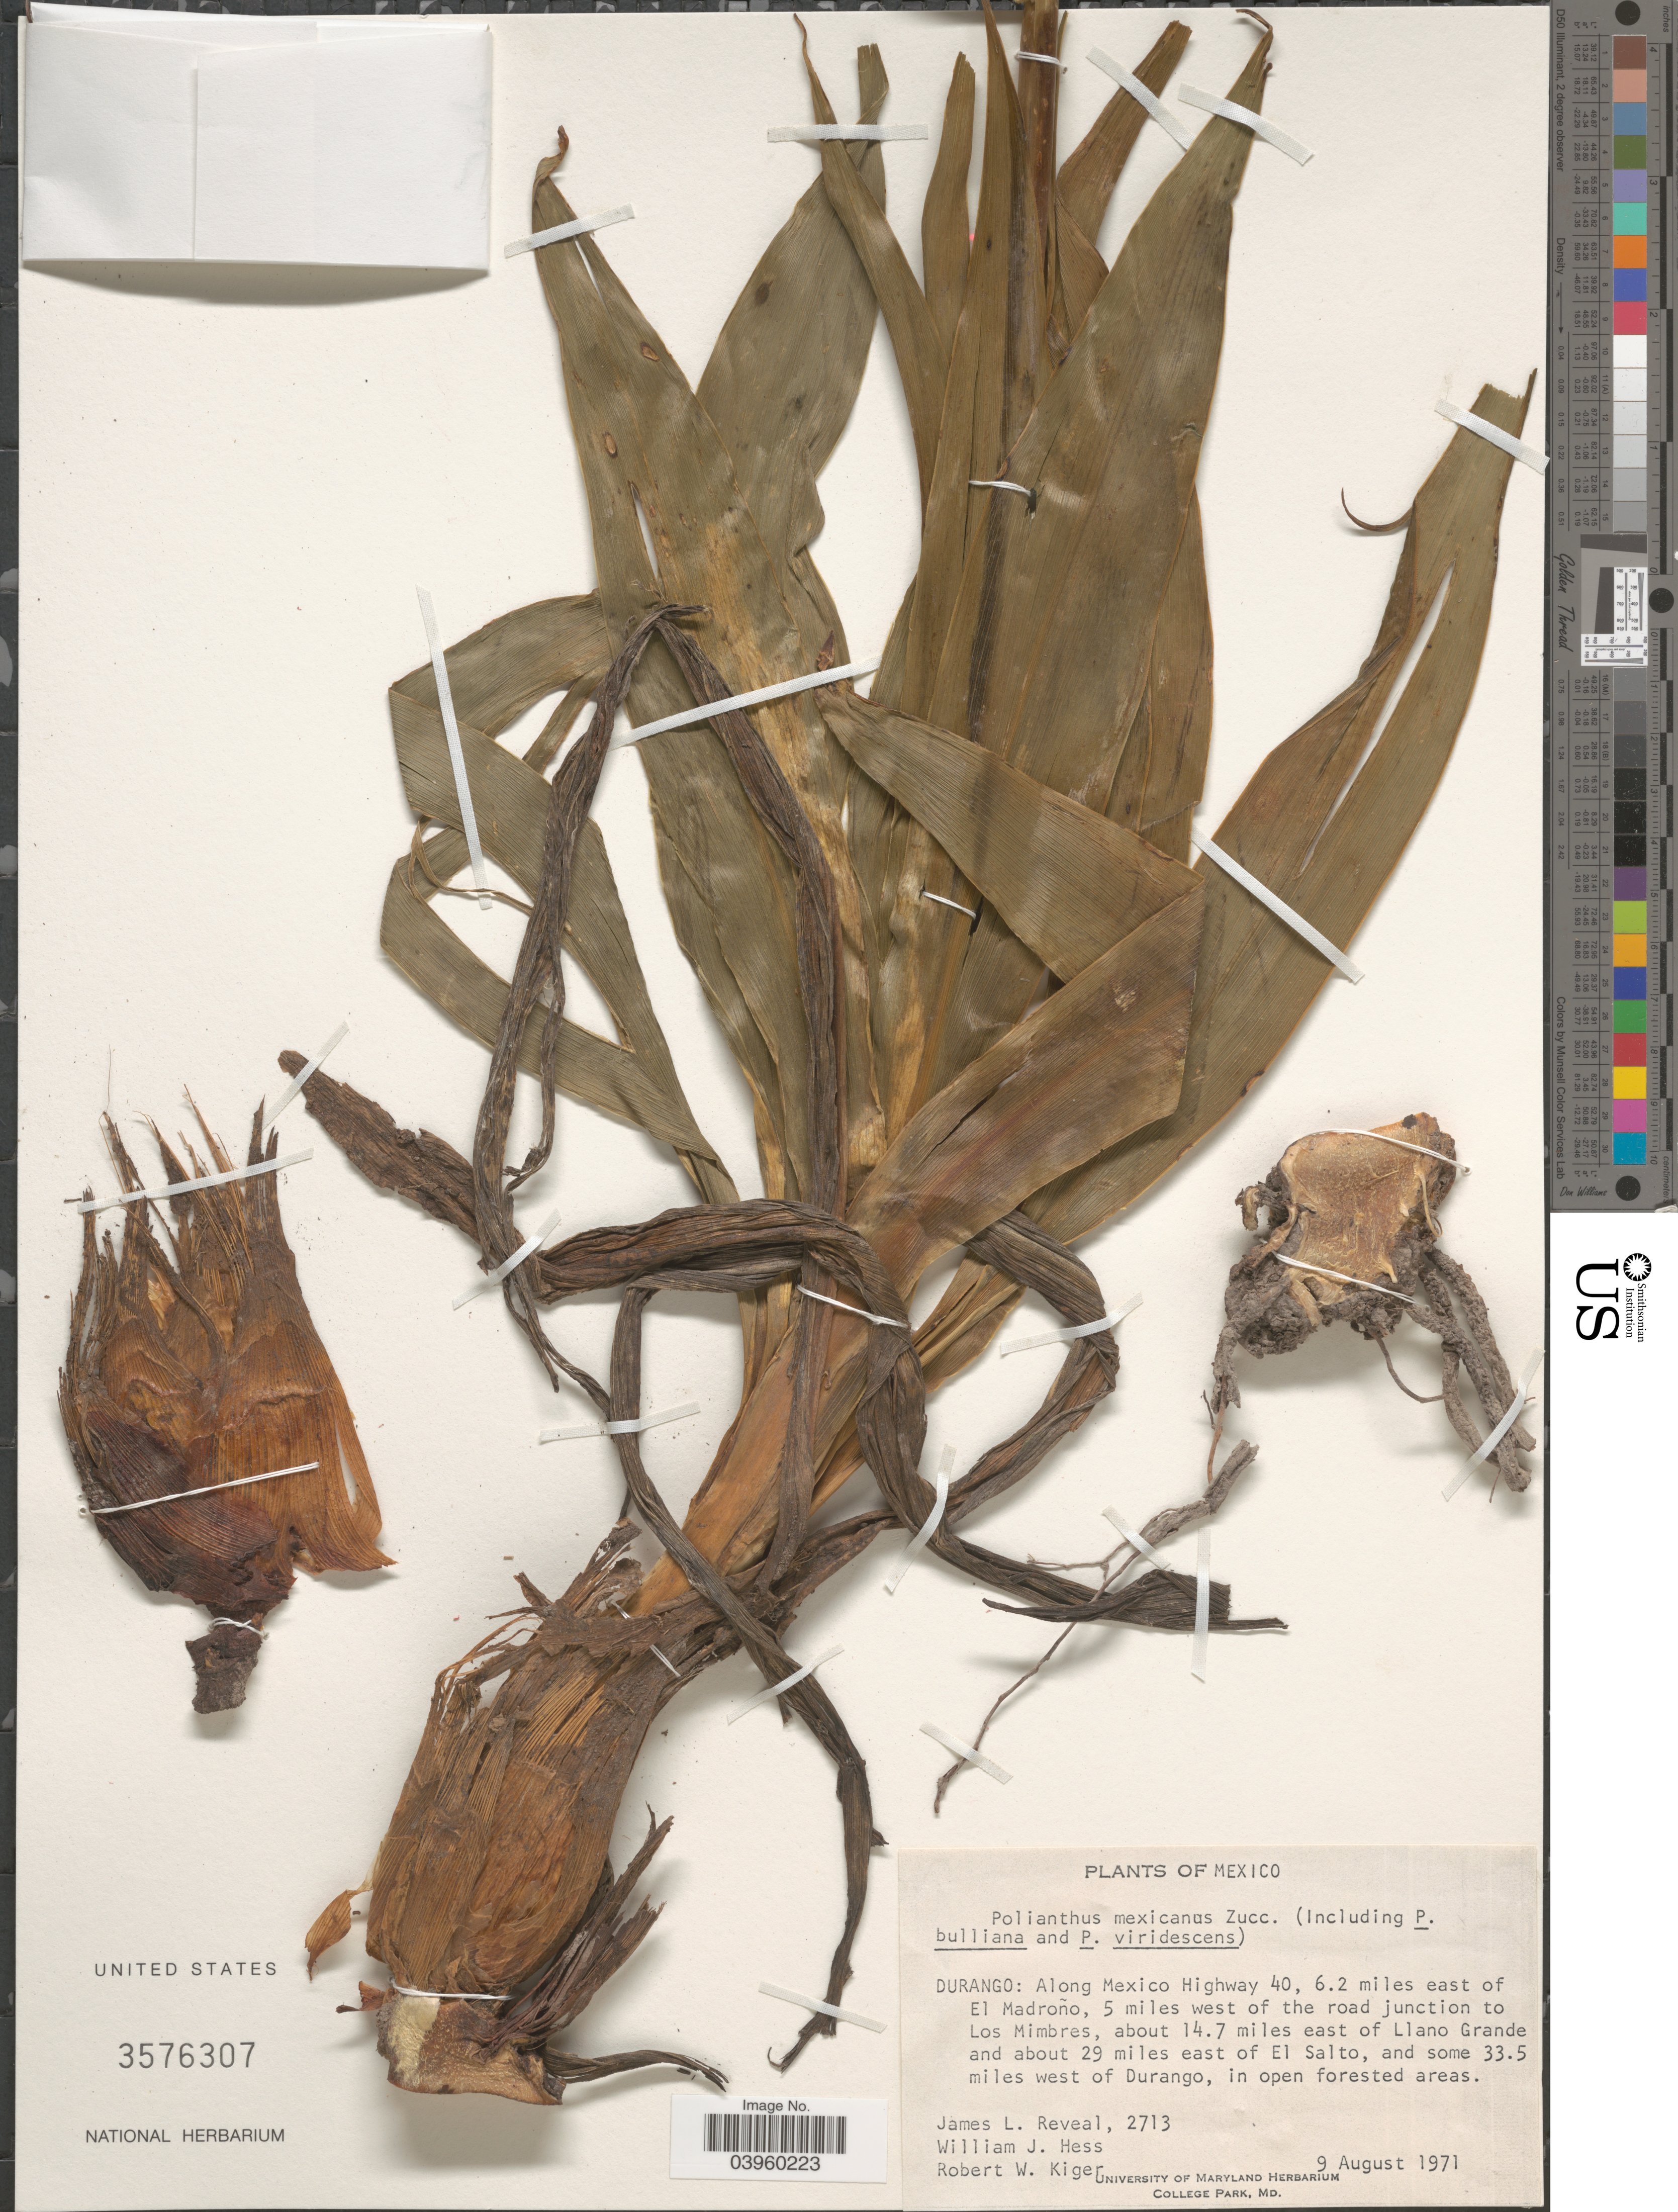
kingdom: Plantae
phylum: Tracheophyta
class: Liliopsida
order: Asparagales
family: Asparagaceae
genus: Polianthes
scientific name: Polianthes mexicana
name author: Zucc.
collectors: J. L. Reveal, W. Hess & R. Kiger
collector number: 2713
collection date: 1971-08-09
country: Mexico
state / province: Durango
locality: Along Mexico Highway 40, 6.2 miles east of El Madroño, 5 miles west of the road junction to Los Mimbres, about 14.7 miles east of Llano Grande and about 29 miles east of El Salto, and some 33.5 miles west of Durango.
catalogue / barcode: US 3576307